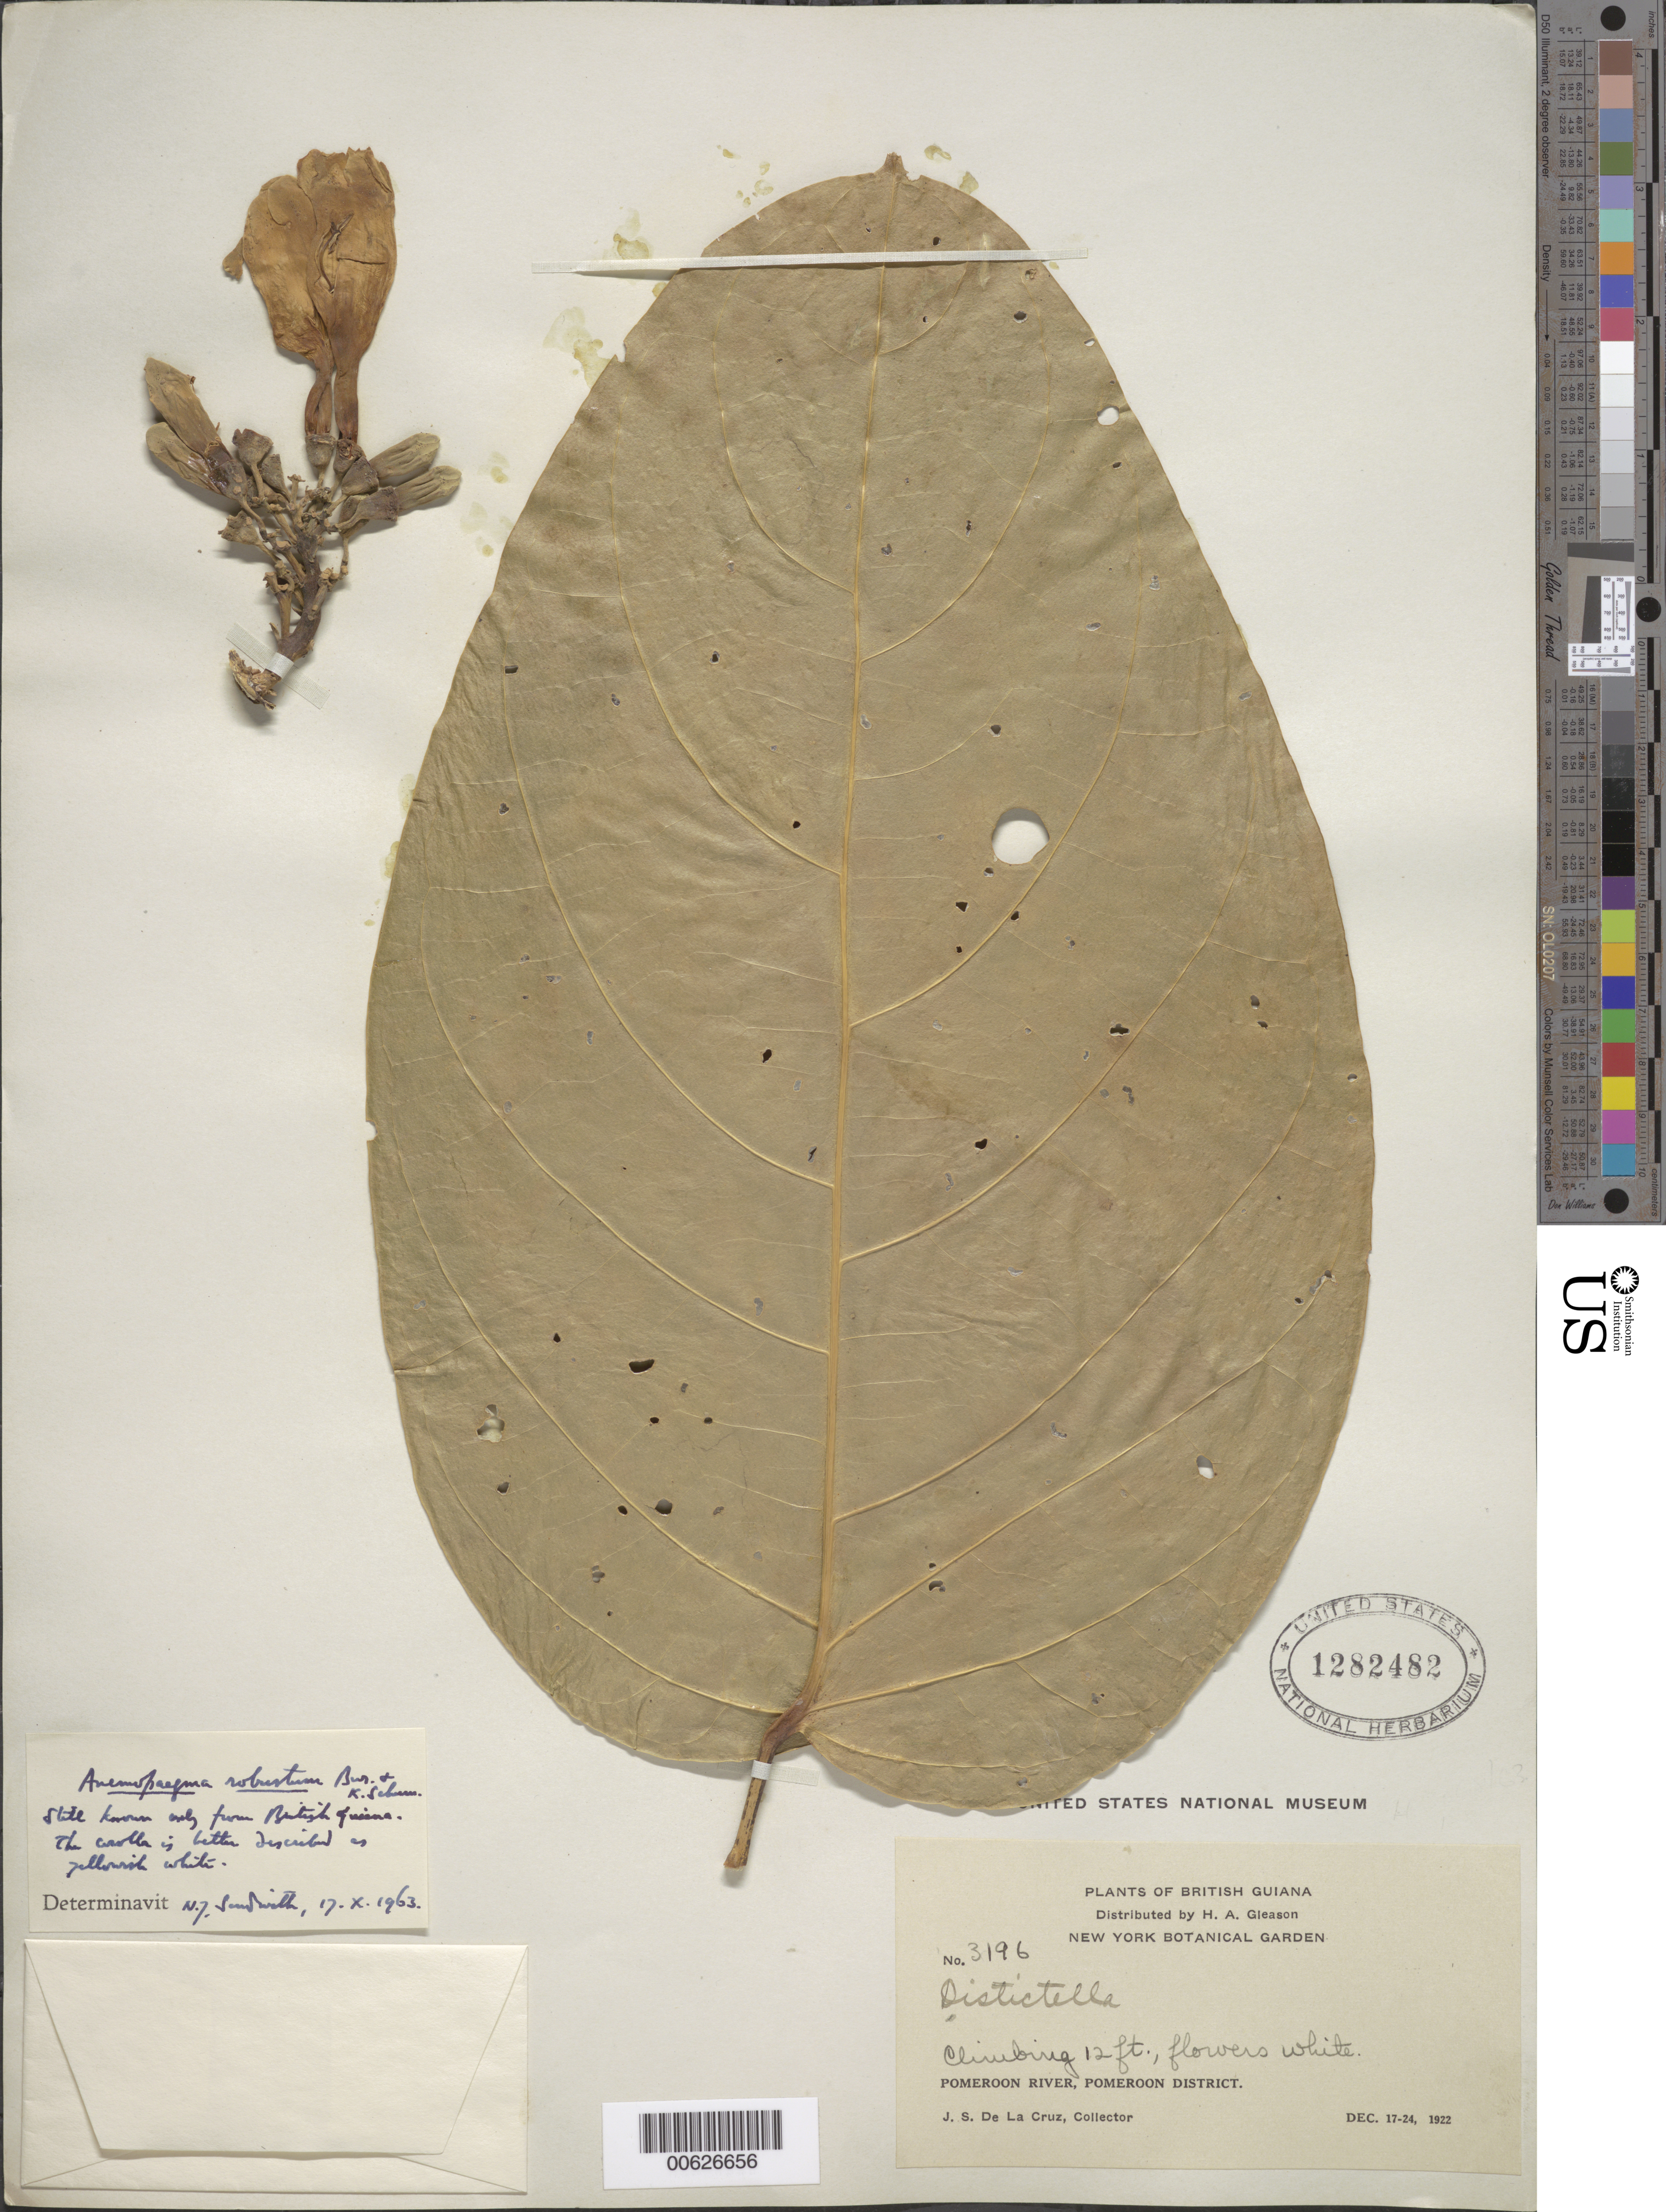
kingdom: Plantae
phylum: Tracheophyta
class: Magnoliopsida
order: Lamiales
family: Bignoniaceae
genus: Anemopaegma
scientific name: Anemopaegma robustum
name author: Bureau & K. Schum.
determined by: Sandwith, N. Y.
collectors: J. S. de la Cruz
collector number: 3196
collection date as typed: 17-Dec-22 to 24-Dec-22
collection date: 1922-12-17/1922-12-24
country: Guyana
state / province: Pomeroon-Supenaam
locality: Pomeroon R.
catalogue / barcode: US 1282482